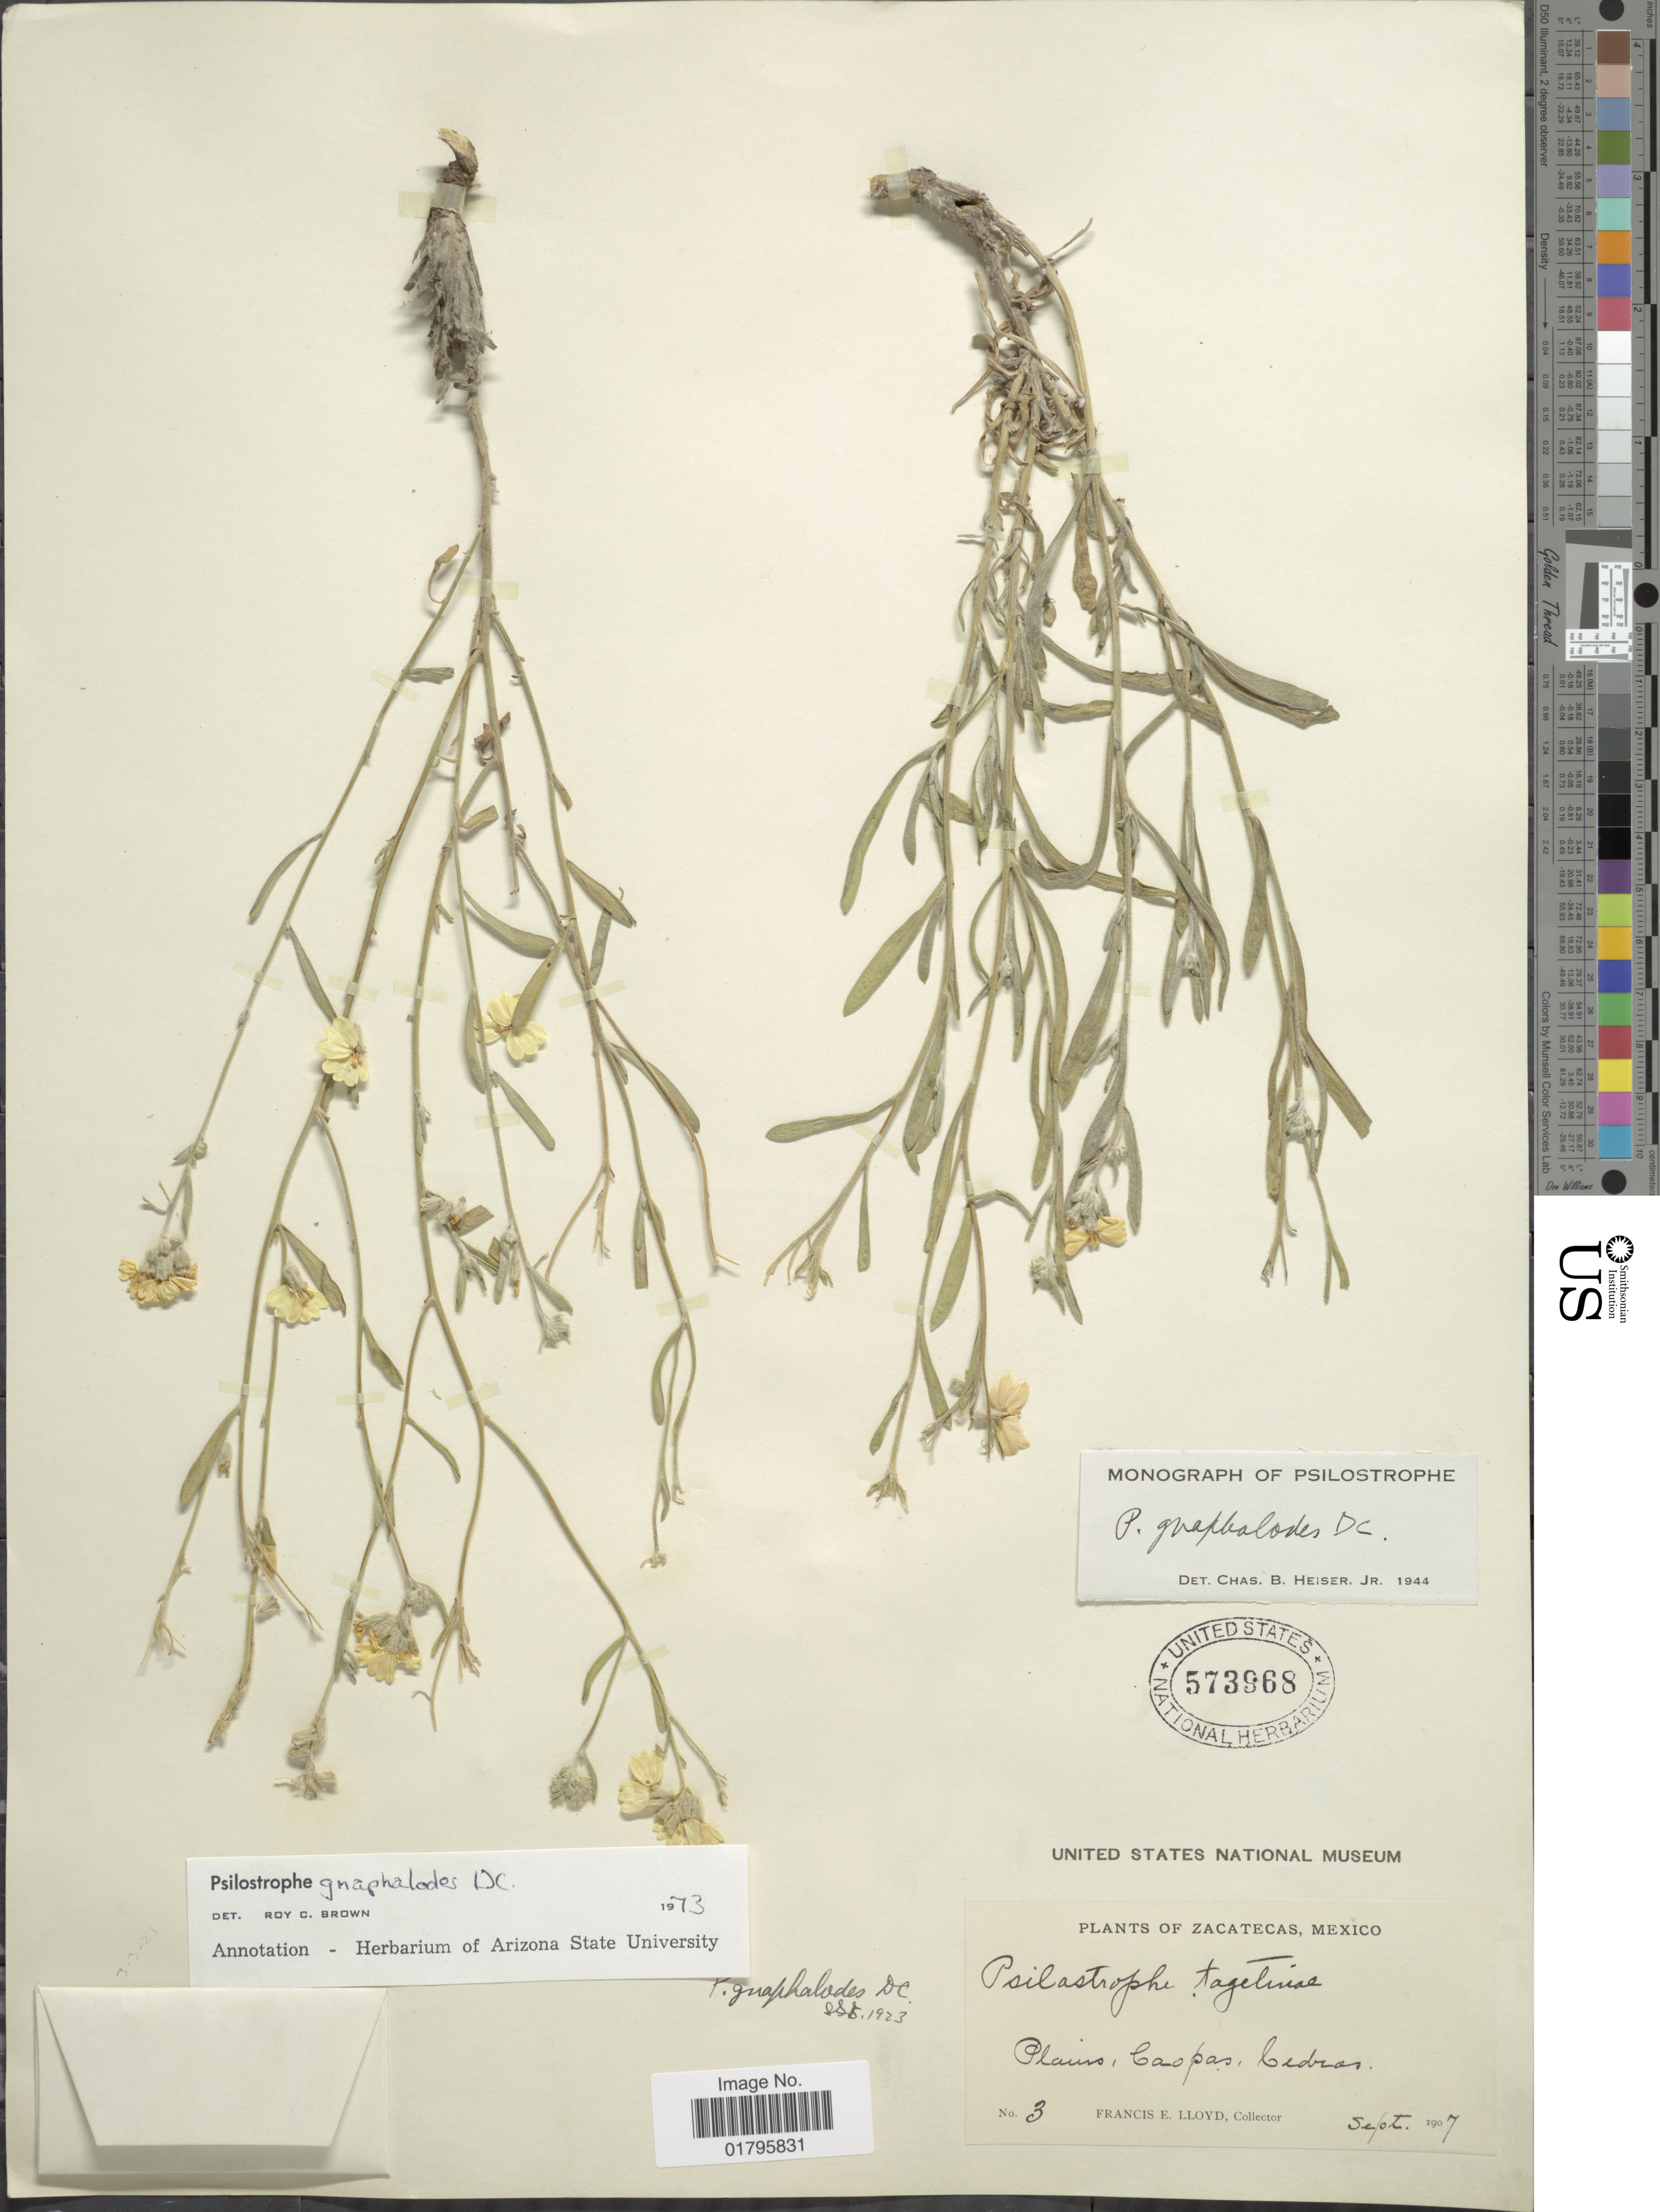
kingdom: Plantae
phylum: Tracheophyta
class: Magnoliopsida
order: Asterales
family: Asteraceae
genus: Psilostrophe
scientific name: Psilostrophe gnaphaloides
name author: DC.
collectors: Lloyd, C. E.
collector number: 3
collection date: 1907-09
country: Mexico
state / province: Zacatecas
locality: Caopas, Cedras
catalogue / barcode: US 573968